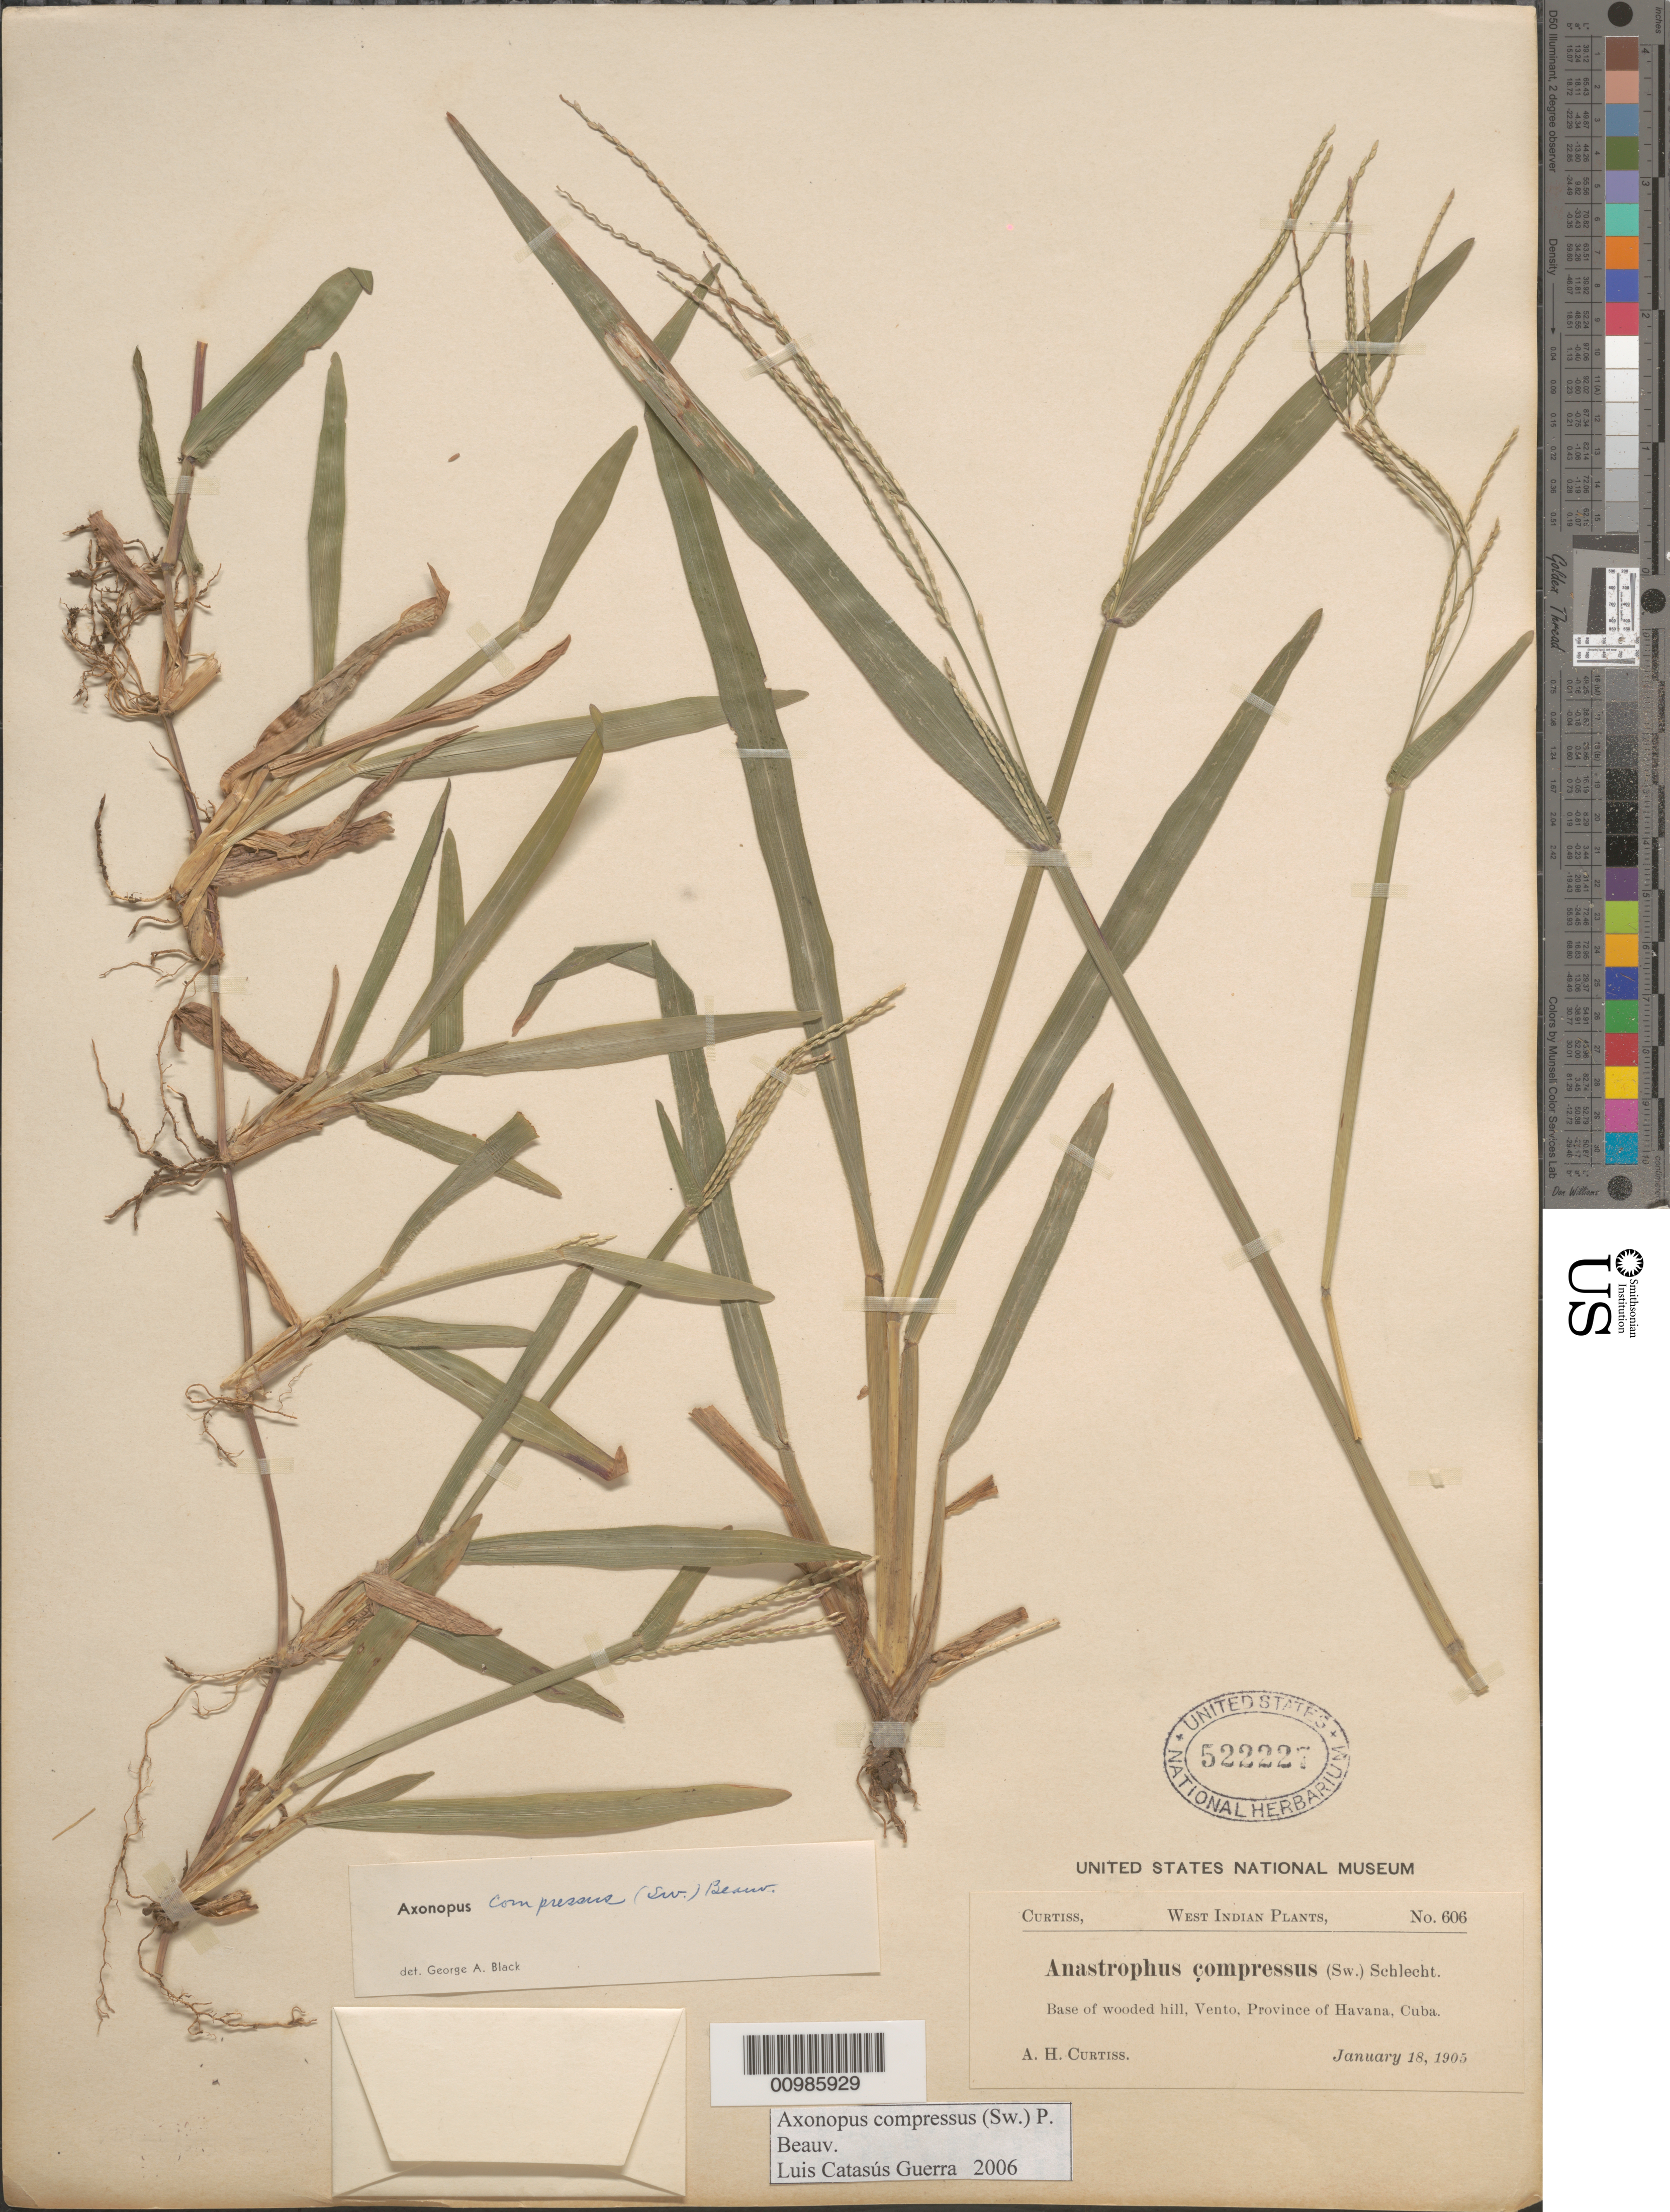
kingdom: Plantae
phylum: Tracheophyta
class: Liliopsida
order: Poales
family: Poaceae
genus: Axonopus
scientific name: Axonopus debilis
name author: G.A. Black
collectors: A. H. Curtiss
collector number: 606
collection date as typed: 18 Jan 1905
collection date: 1905-01-18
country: Cuba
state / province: La Habana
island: Cuba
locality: Vento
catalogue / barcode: US 522227